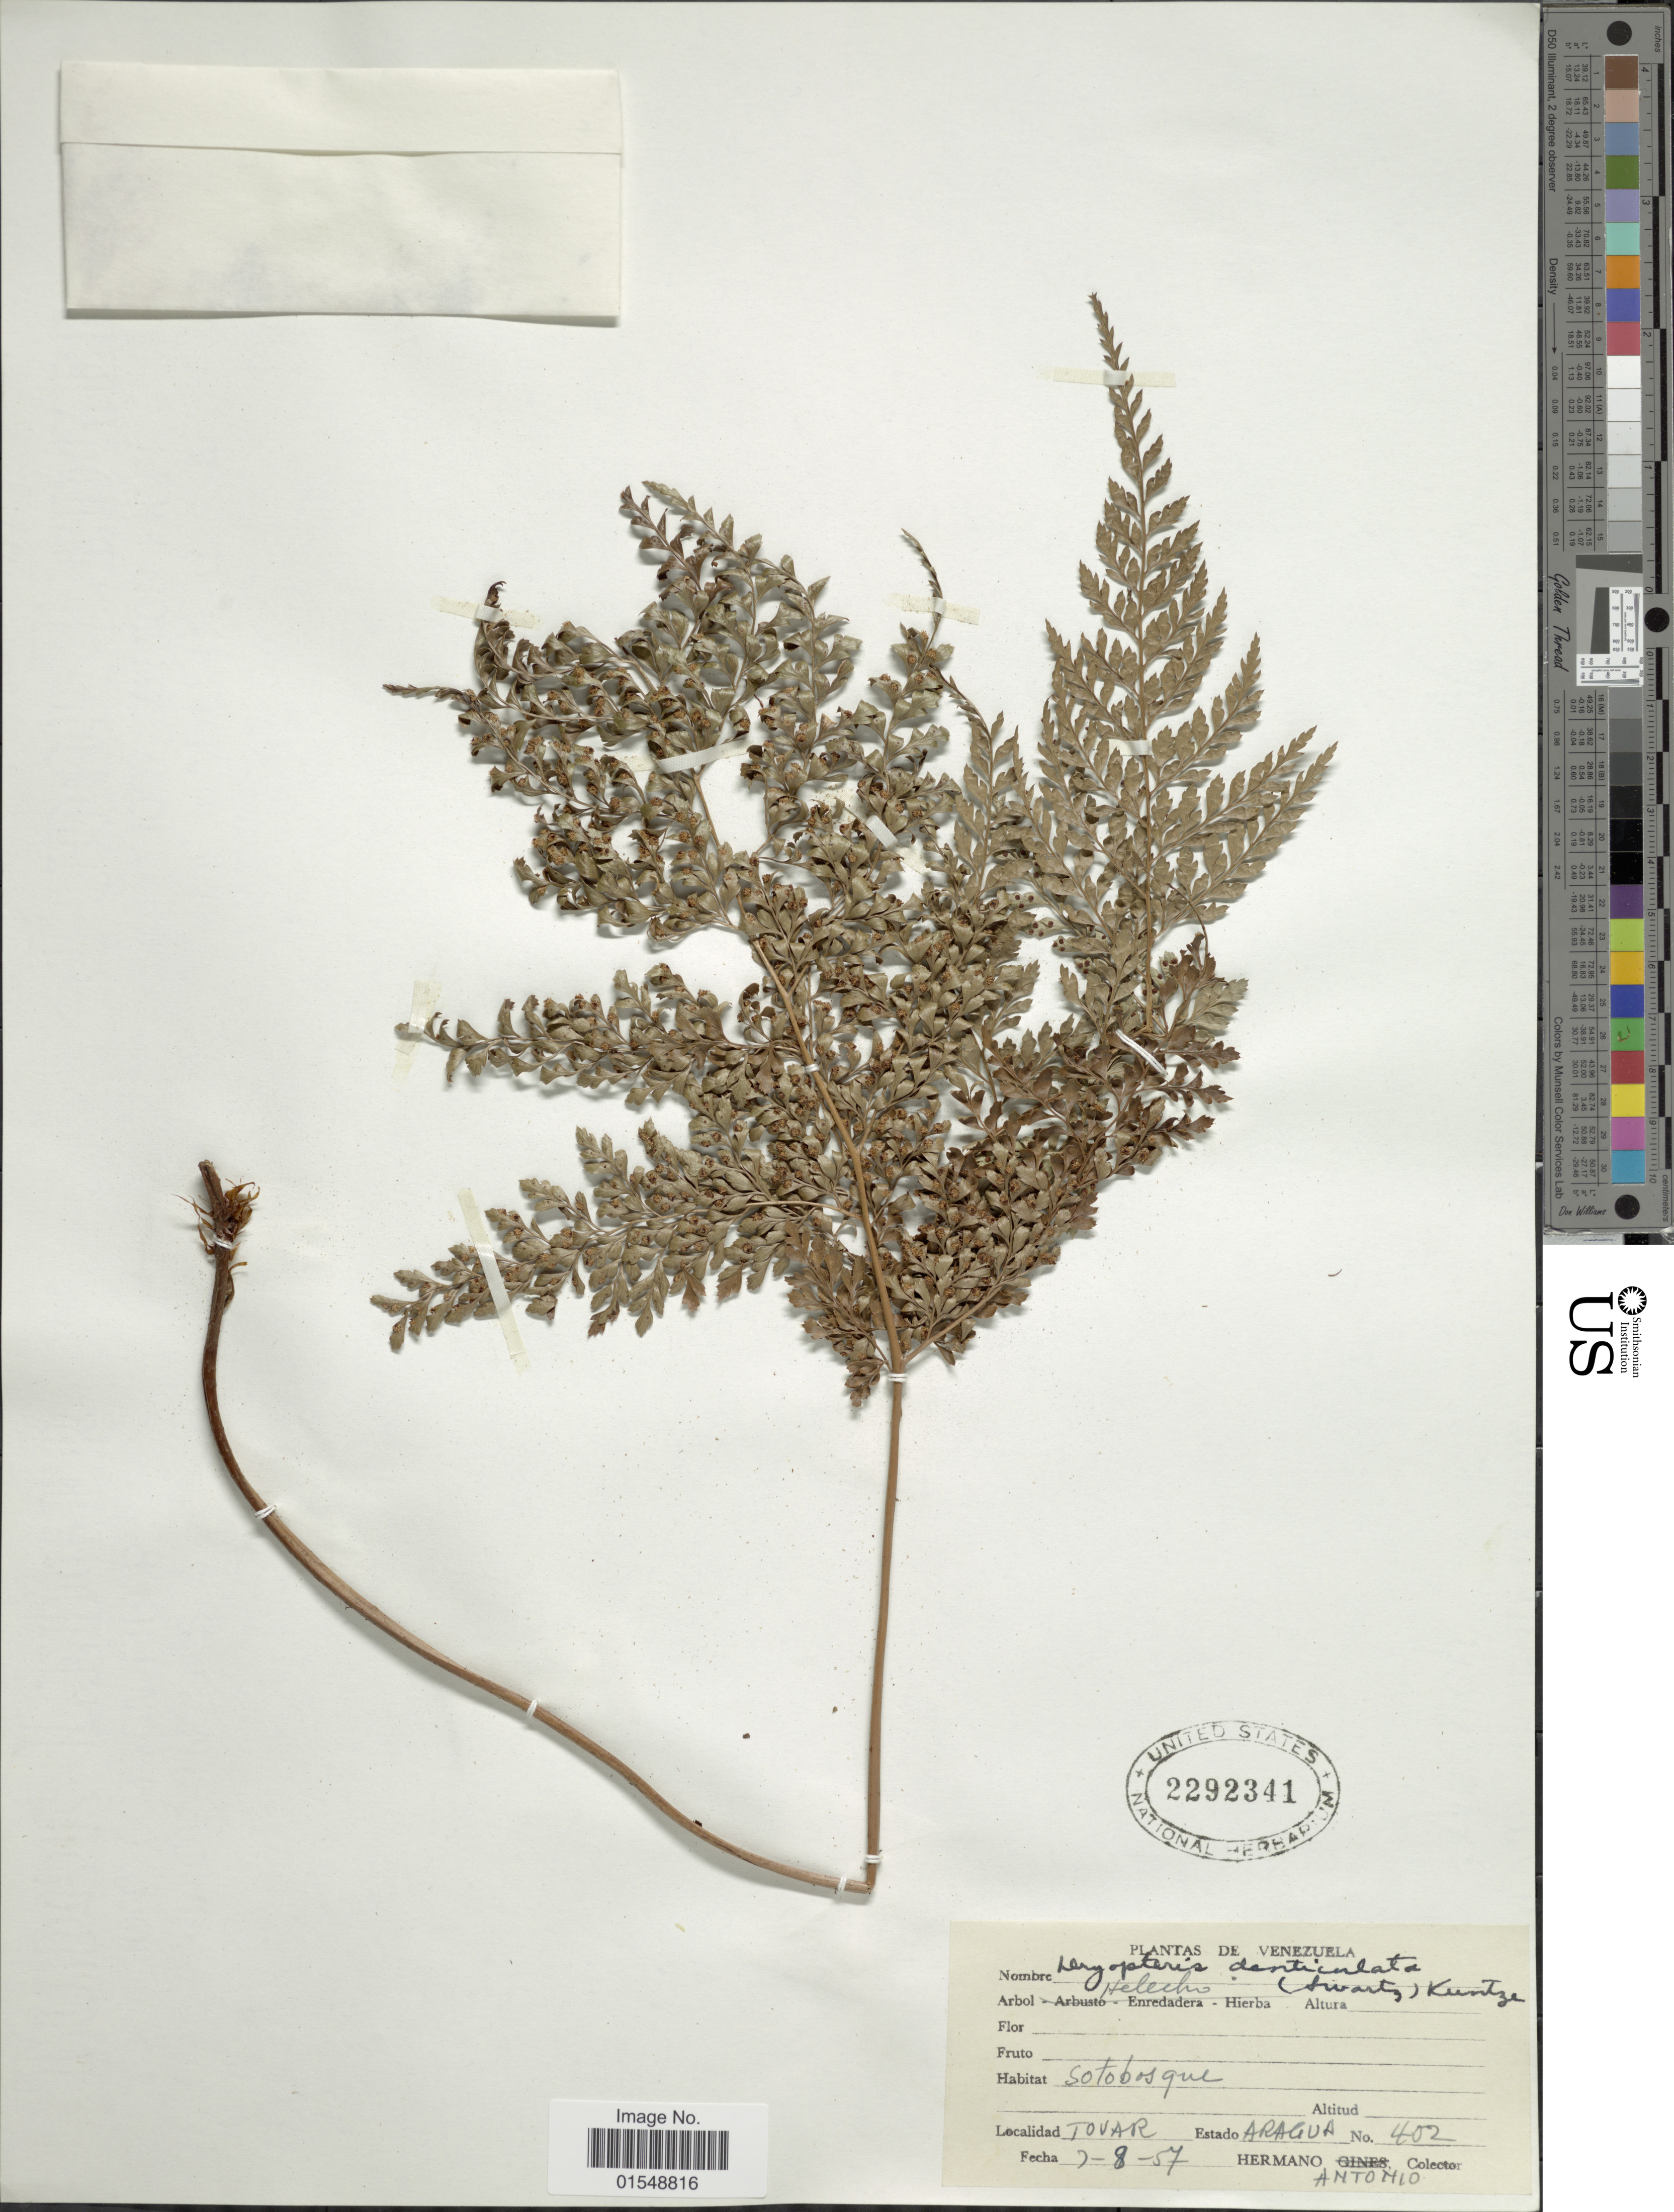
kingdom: Plantae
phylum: Tracheophyta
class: Polypodiopsida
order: Polypodiales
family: Dryopteridaceae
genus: Arachniodes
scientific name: Arachniodes denticulata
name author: (Sw.) Ching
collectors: H. Antonio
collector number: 402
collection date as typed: Transcribed d/m/y: 7/8/57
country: Venezuela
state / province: Aragua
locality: Tovar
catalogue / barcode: US 2292341